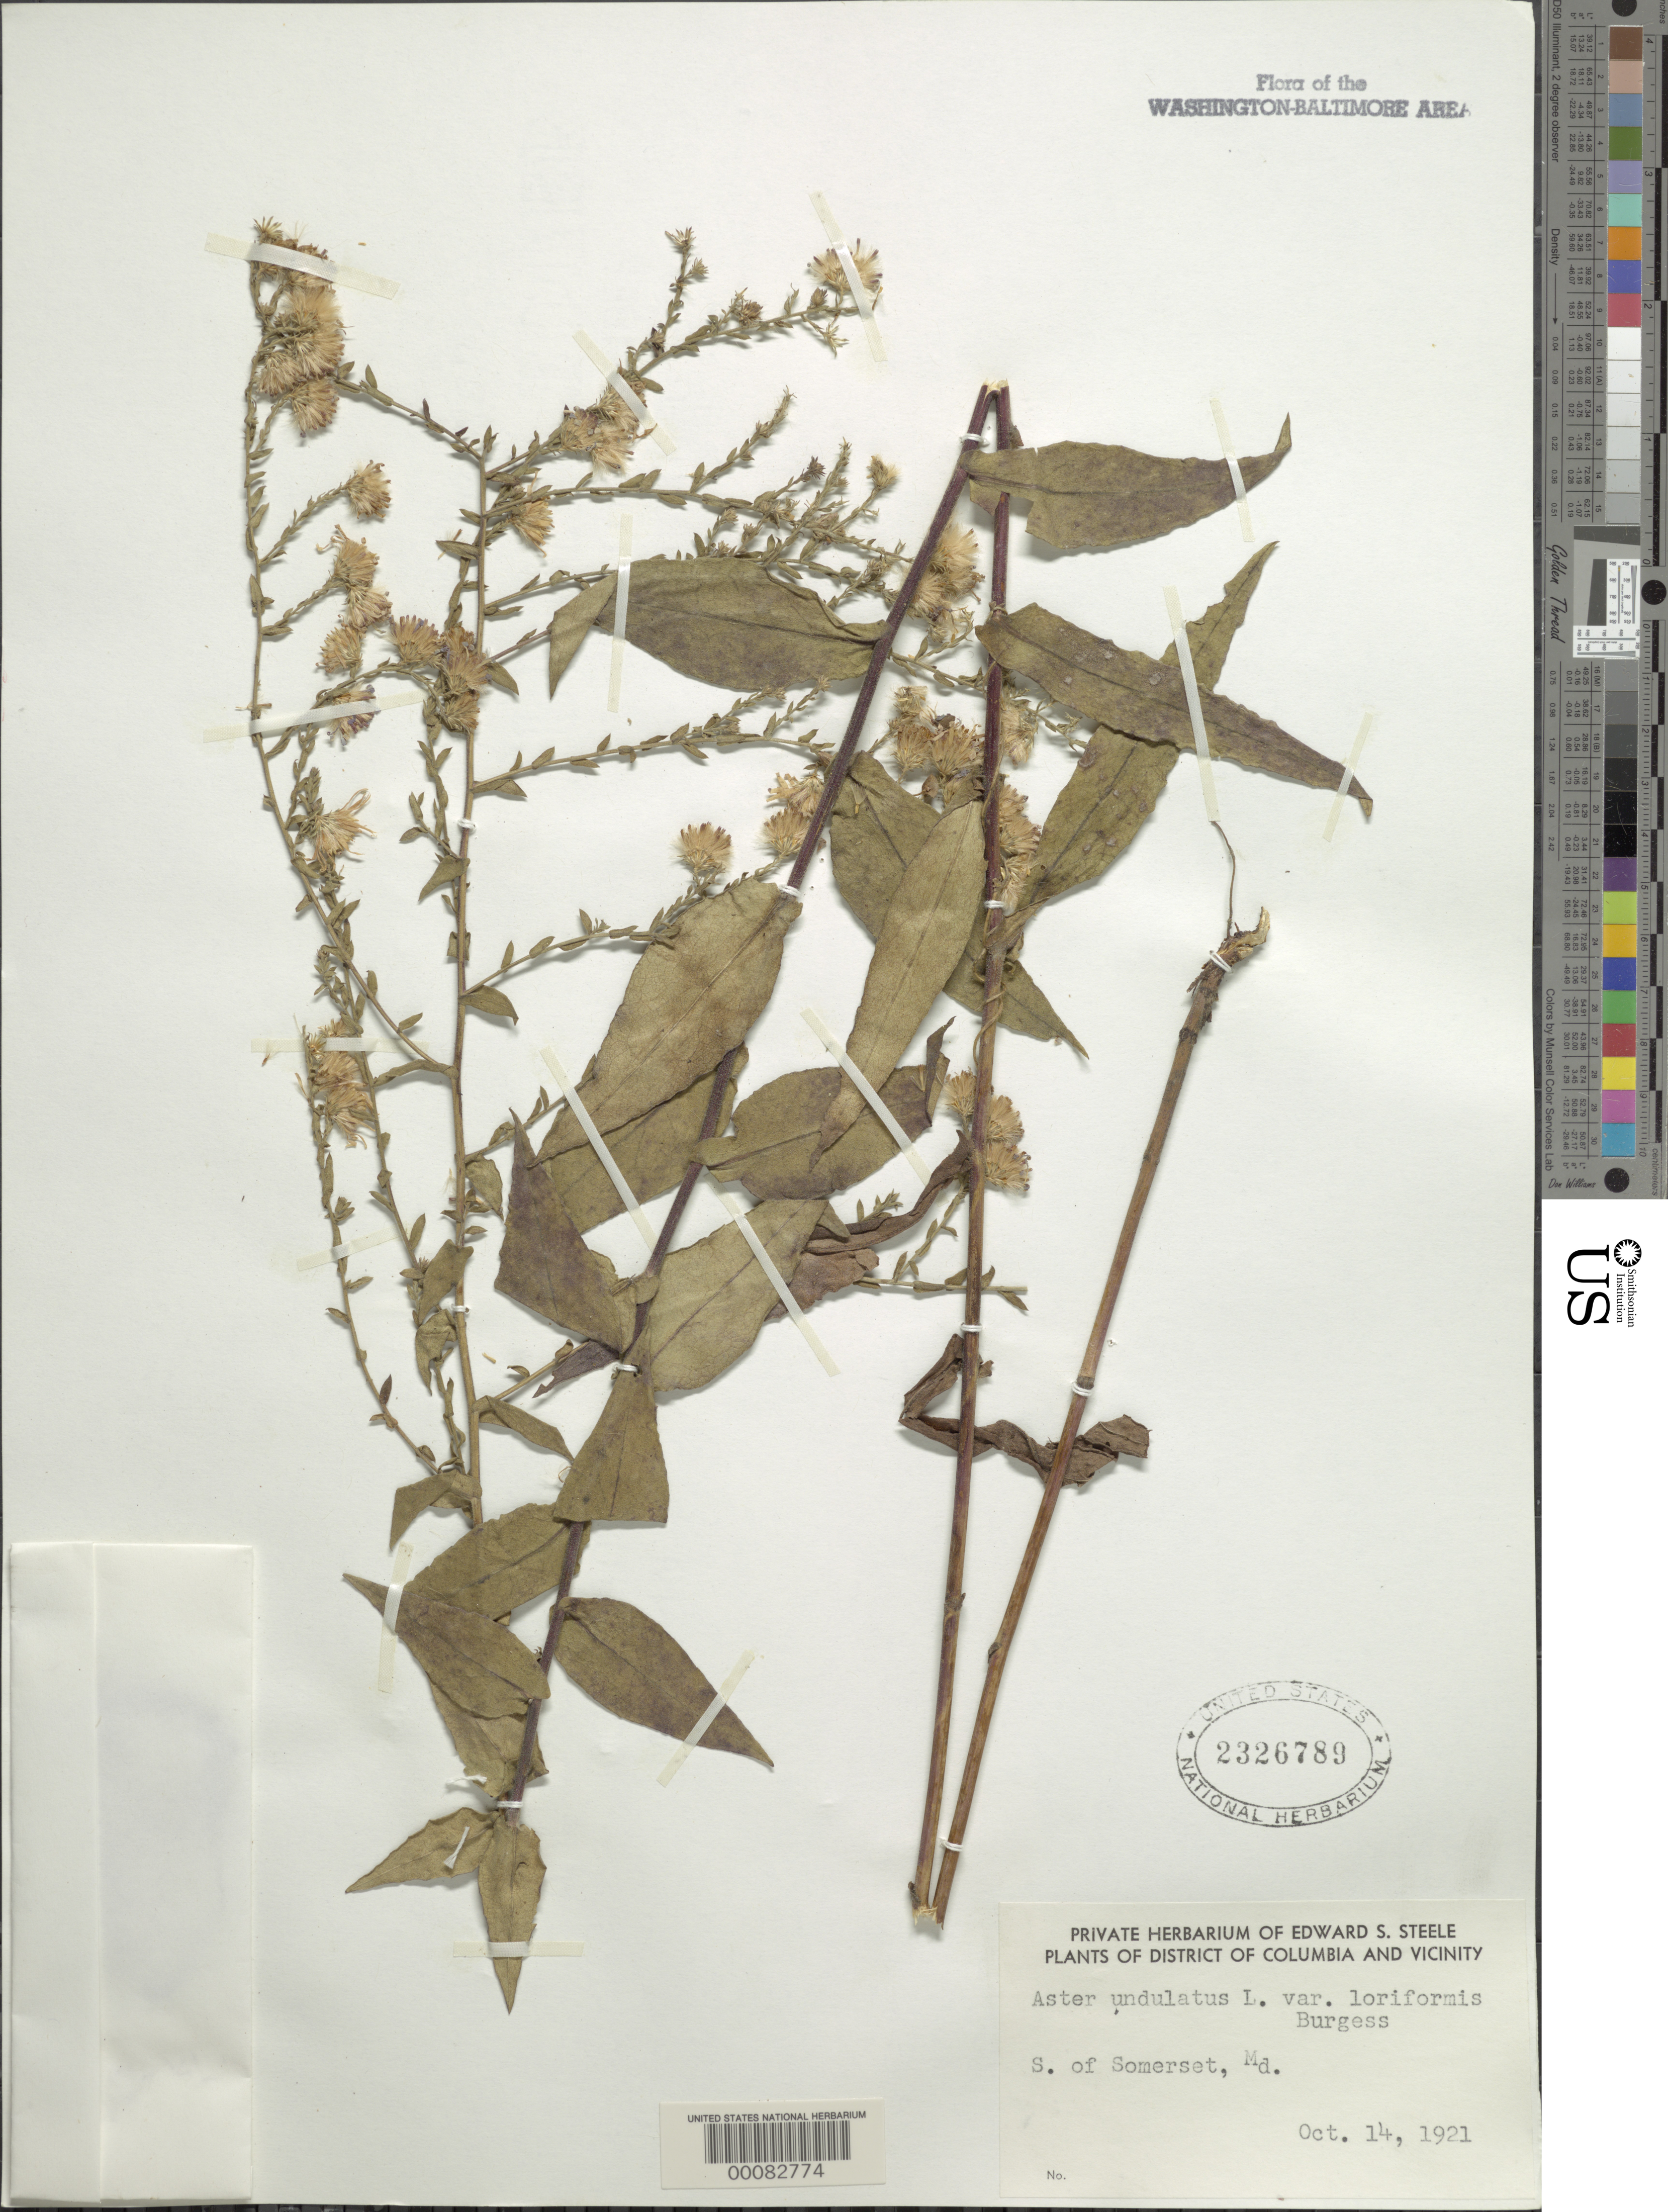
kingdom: Plantae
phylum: Tracheophyta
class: Magnoliopsida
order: Asterales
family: Asteraceae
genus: Symphyotrichum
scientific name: Symphyotrichum undulatum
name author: (L.) G.L. Nesom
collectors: E. Steele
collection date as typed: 14 Oct 1921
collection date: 1921-10-14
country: United States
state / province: Maryland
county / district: Montgomery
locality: South of Somerset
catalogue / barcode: US 2326789